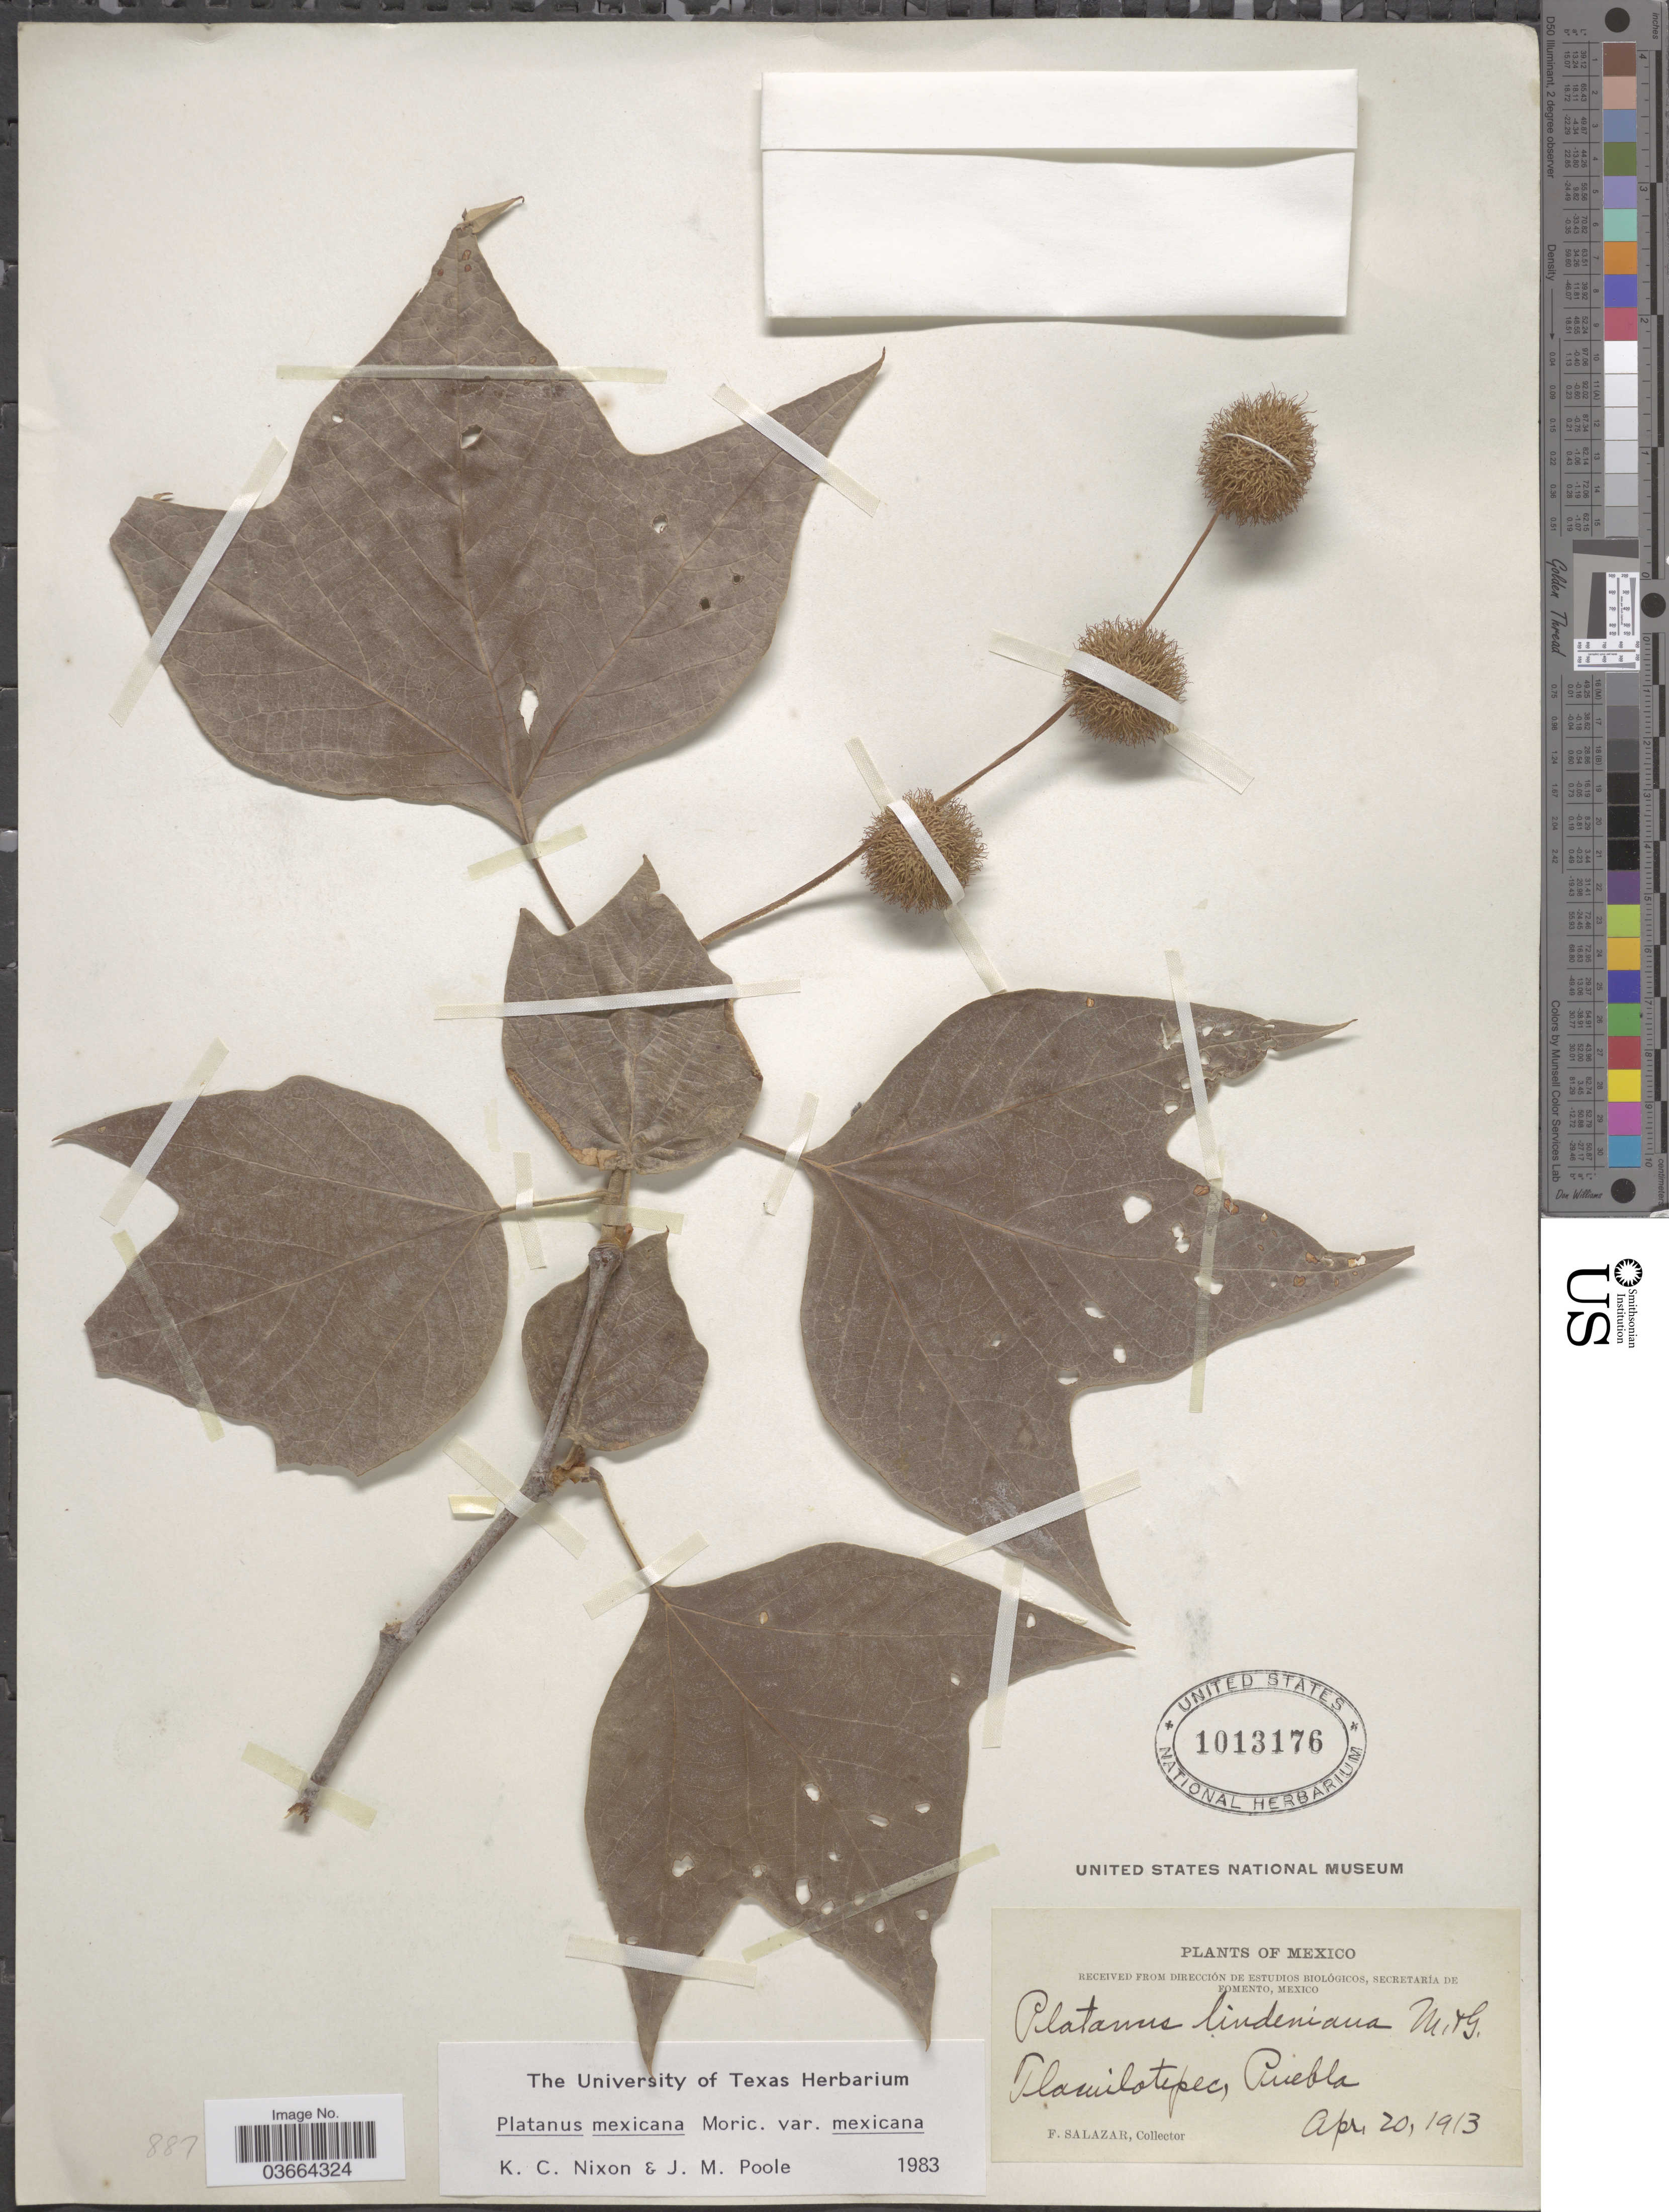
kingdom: Plantae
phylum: Tracheophyta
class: Magnoliopsida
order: Proteales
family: Platanaceae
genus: Platanus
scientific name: Platanus mexicana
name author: Moric.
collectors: F. Salazar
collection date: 1913-04-20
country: Mexico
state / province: Puebla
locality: Tlacuilotepec.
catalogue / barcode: US 1013176